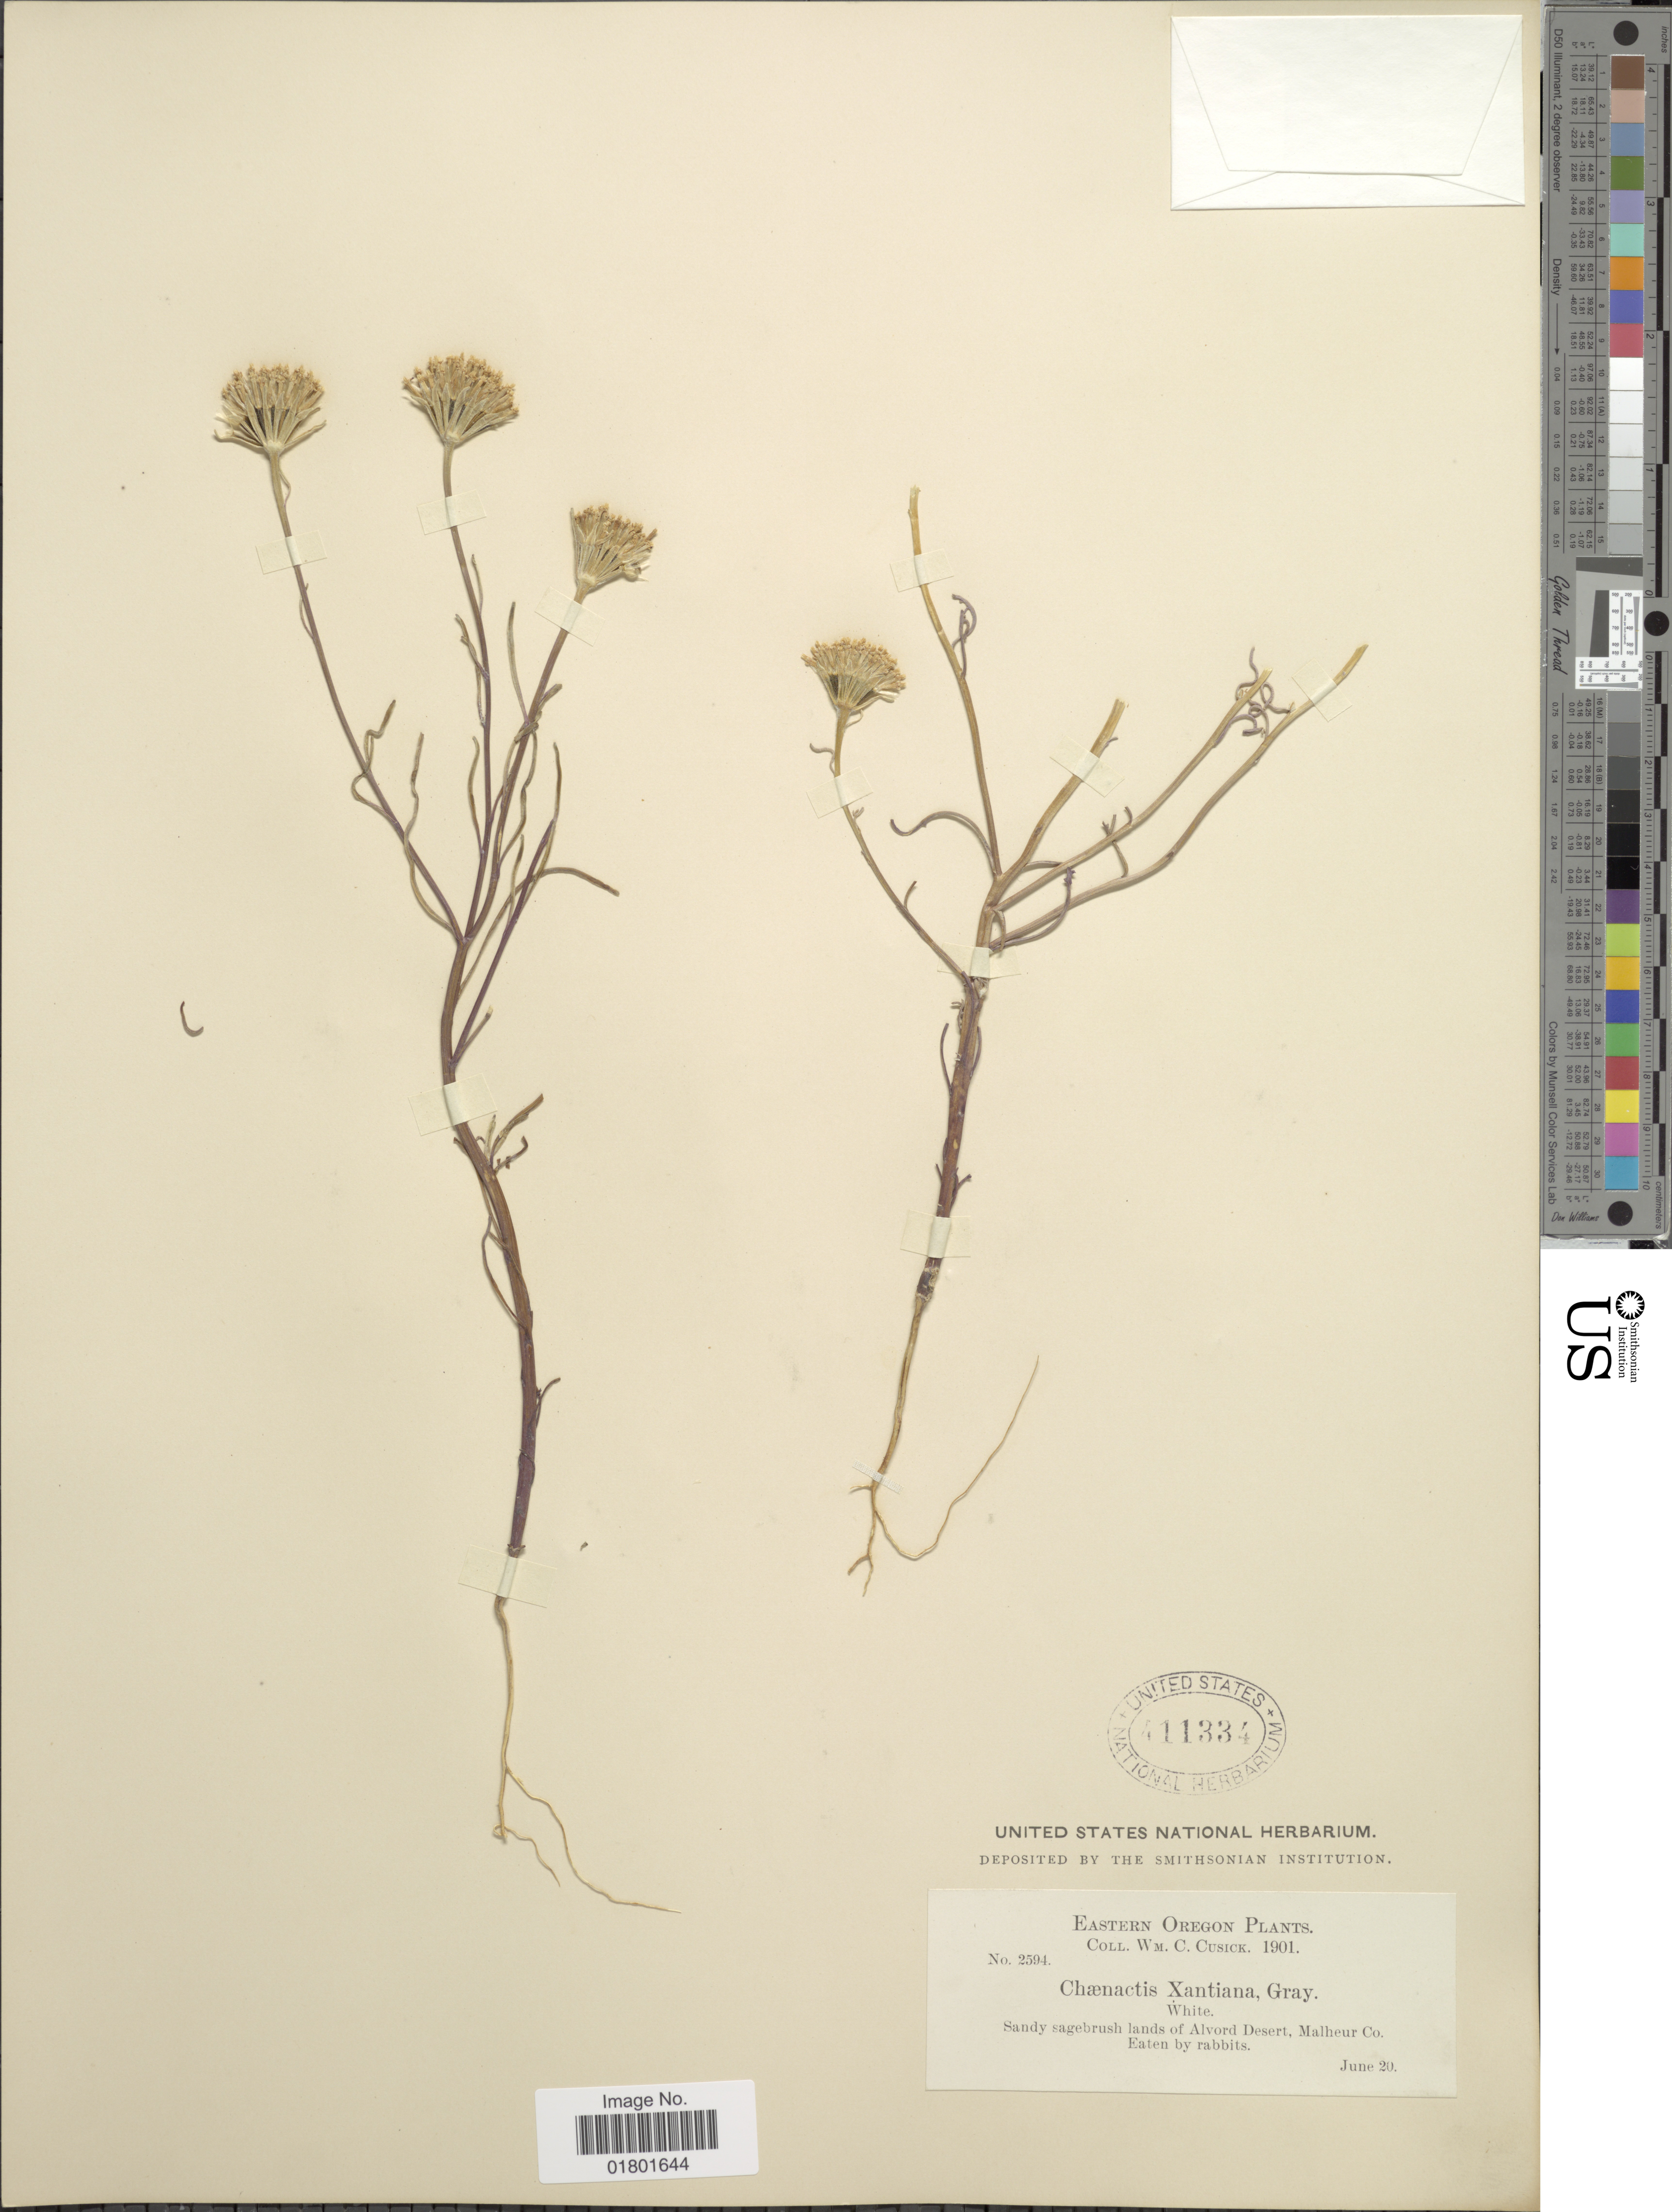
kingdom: Plantae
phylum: Tracheophyta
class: Magnoliopsida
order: Asterales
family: Asteraceae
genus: Chaenactis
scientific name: Chaenactis xantiana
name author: A. Gray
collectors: W. C. Cusick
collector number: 2594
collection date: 1901-06-20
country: United States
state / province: Oregon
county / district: Malheur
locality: Sandy sagebrush lands of Alvord Desert, Malheur Co.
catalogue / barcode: US 411334